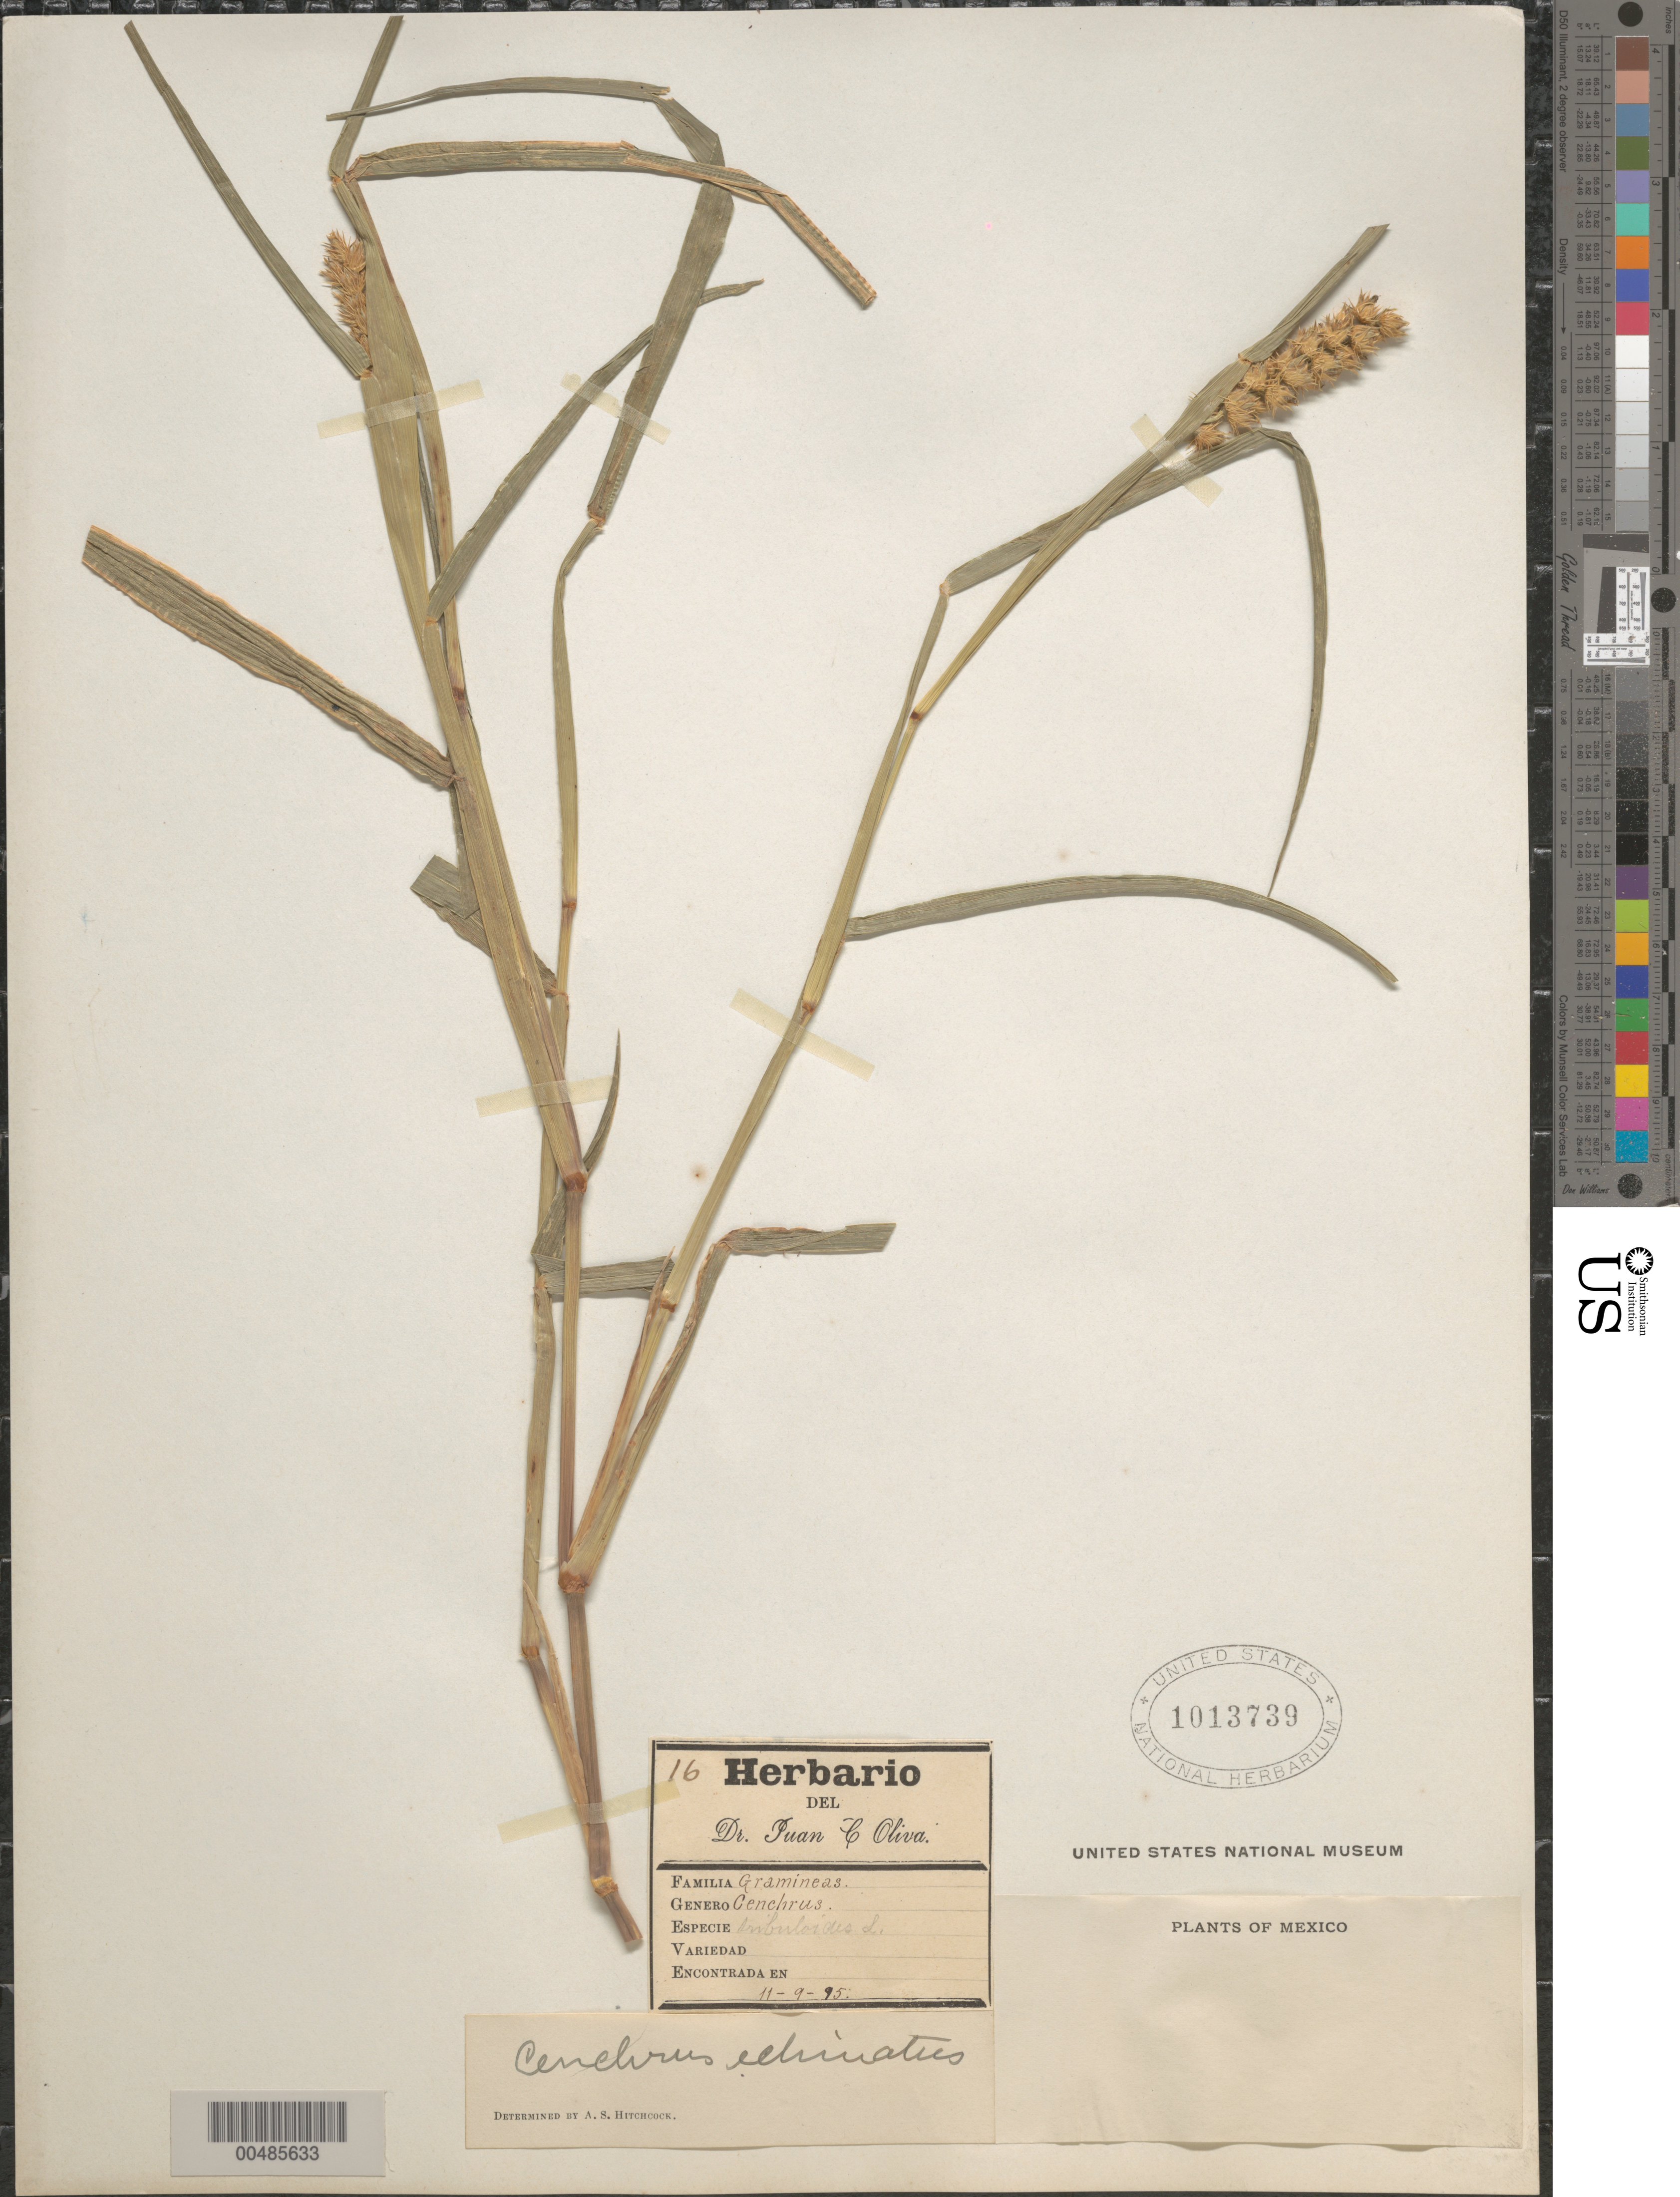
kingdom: Plantae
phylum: Tracheophyta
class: Liliopsida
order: Poales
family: Poaceae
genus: Cenchrus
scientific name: Cenchrus echinatus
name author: L.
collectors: J. C. Oliva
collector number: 16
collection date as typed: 11 Sep 1895 or 9 Nov 1895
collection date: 1895-09-11 or 1895-11-09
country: Mexico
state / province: Durango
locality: San Ramon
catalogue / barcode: US 1013739